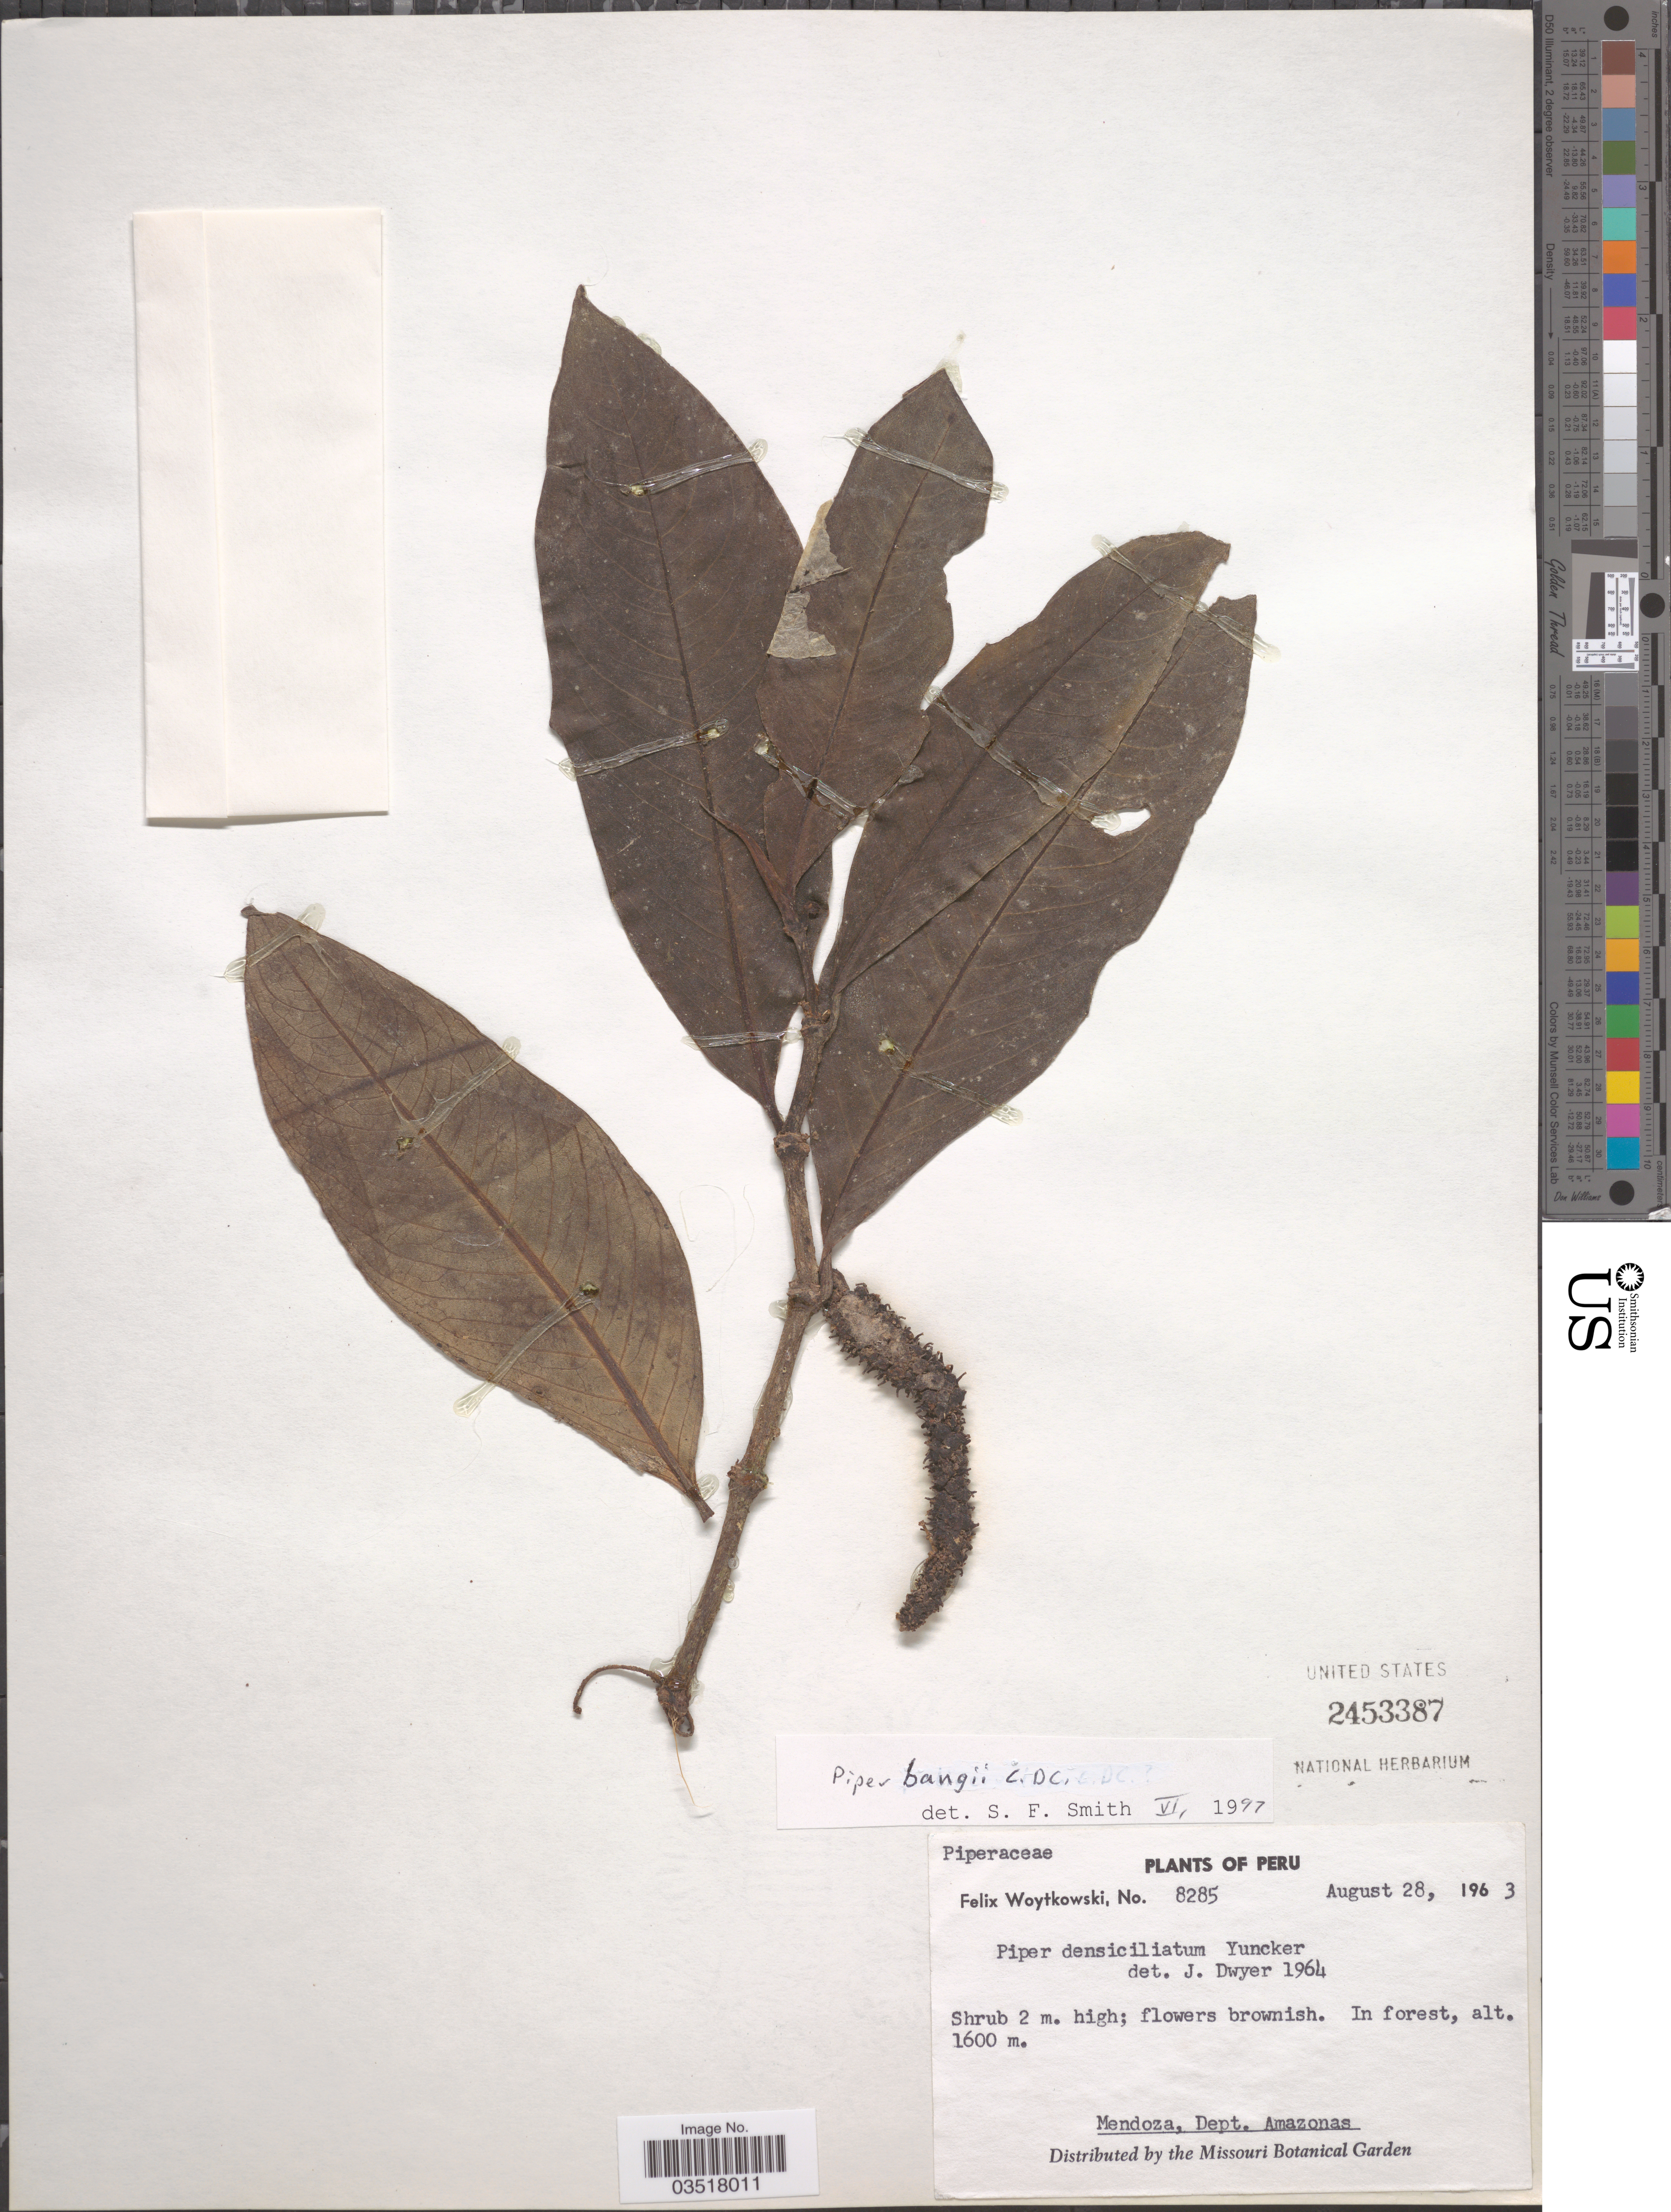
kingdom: Plantae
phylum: Tracheophyta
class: Magnoliopsida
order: Piperales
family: Piperaceae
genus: Piper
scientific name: Piper bangii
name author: C. DC.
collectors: F. Woytkowski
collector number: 8285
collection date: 1963-08-28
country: Peru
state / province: Amazonas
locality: Mendoza, Dept. Amazonas.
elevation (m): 1600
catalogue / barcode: US 2453387